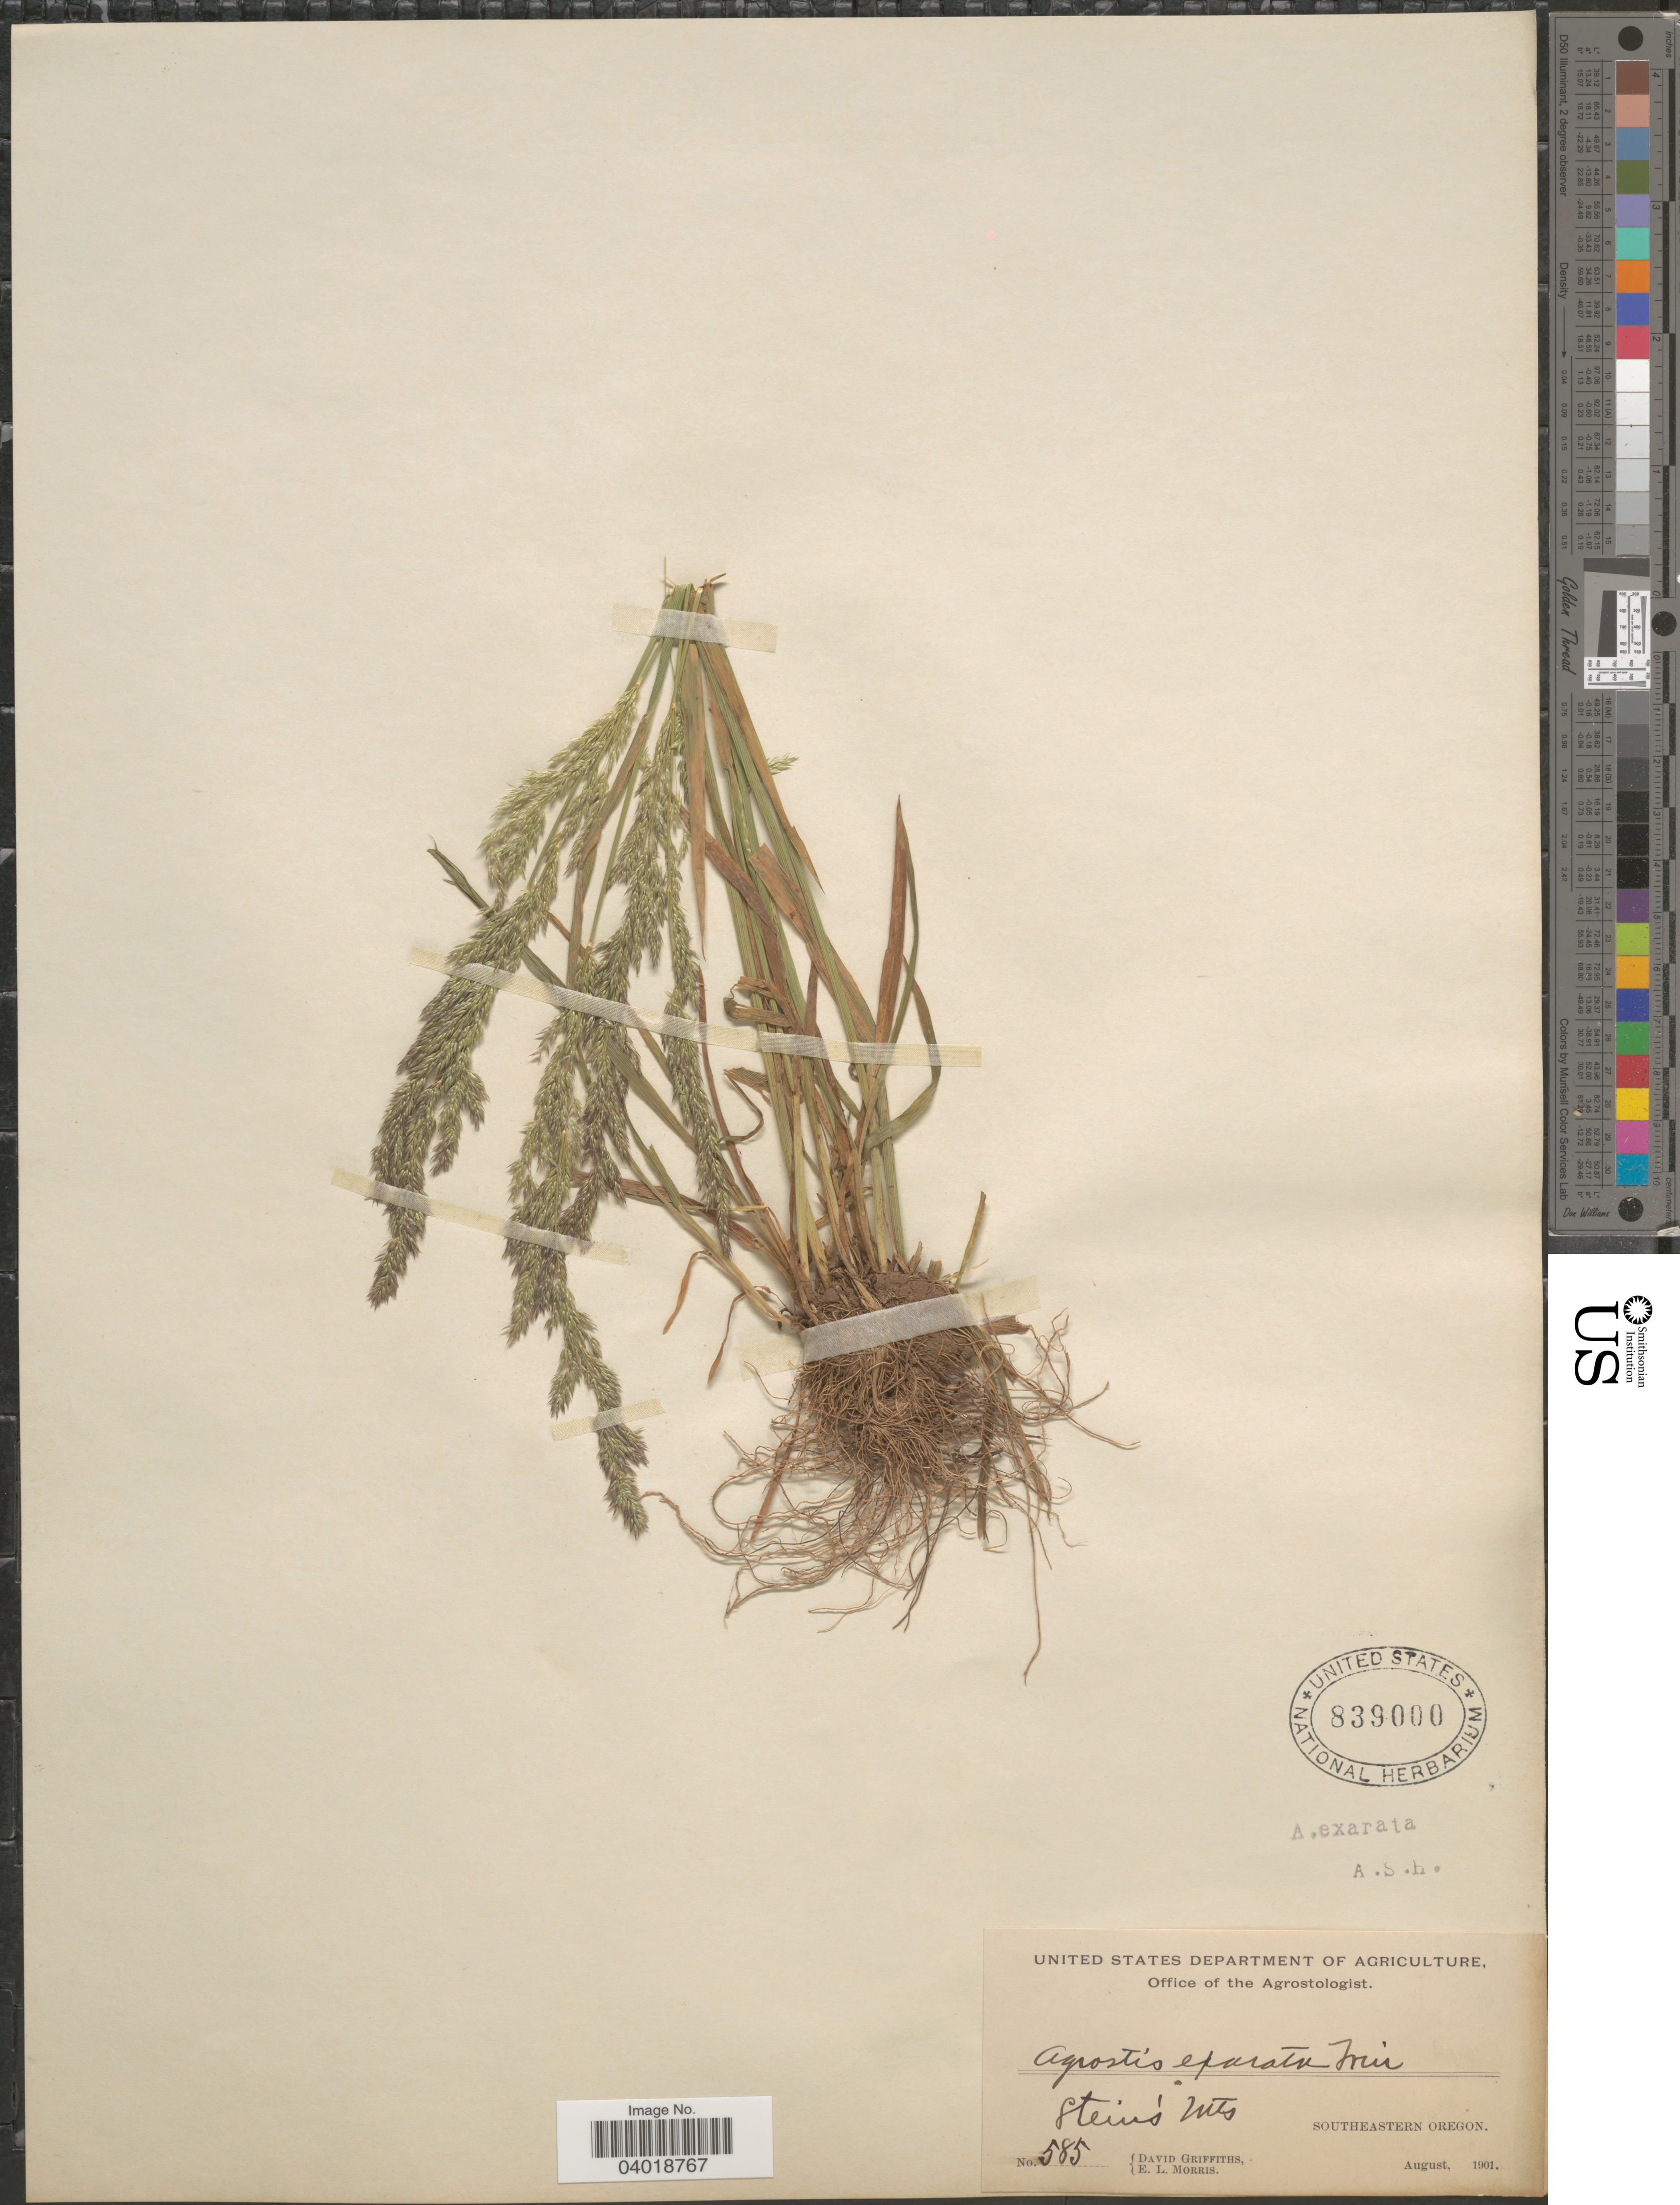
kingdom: Plantae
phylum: Tracheophyta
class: Liliopsida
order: Poales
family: Poaceae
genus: Agrostis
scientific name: Agrostis exarata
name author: Trin.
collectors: D. Griffiths & E. Morris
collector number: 585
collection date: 1901-08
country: United States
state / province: Oregon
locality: Stein's Mts. Southeastern Oregon.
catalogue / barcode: US 839000